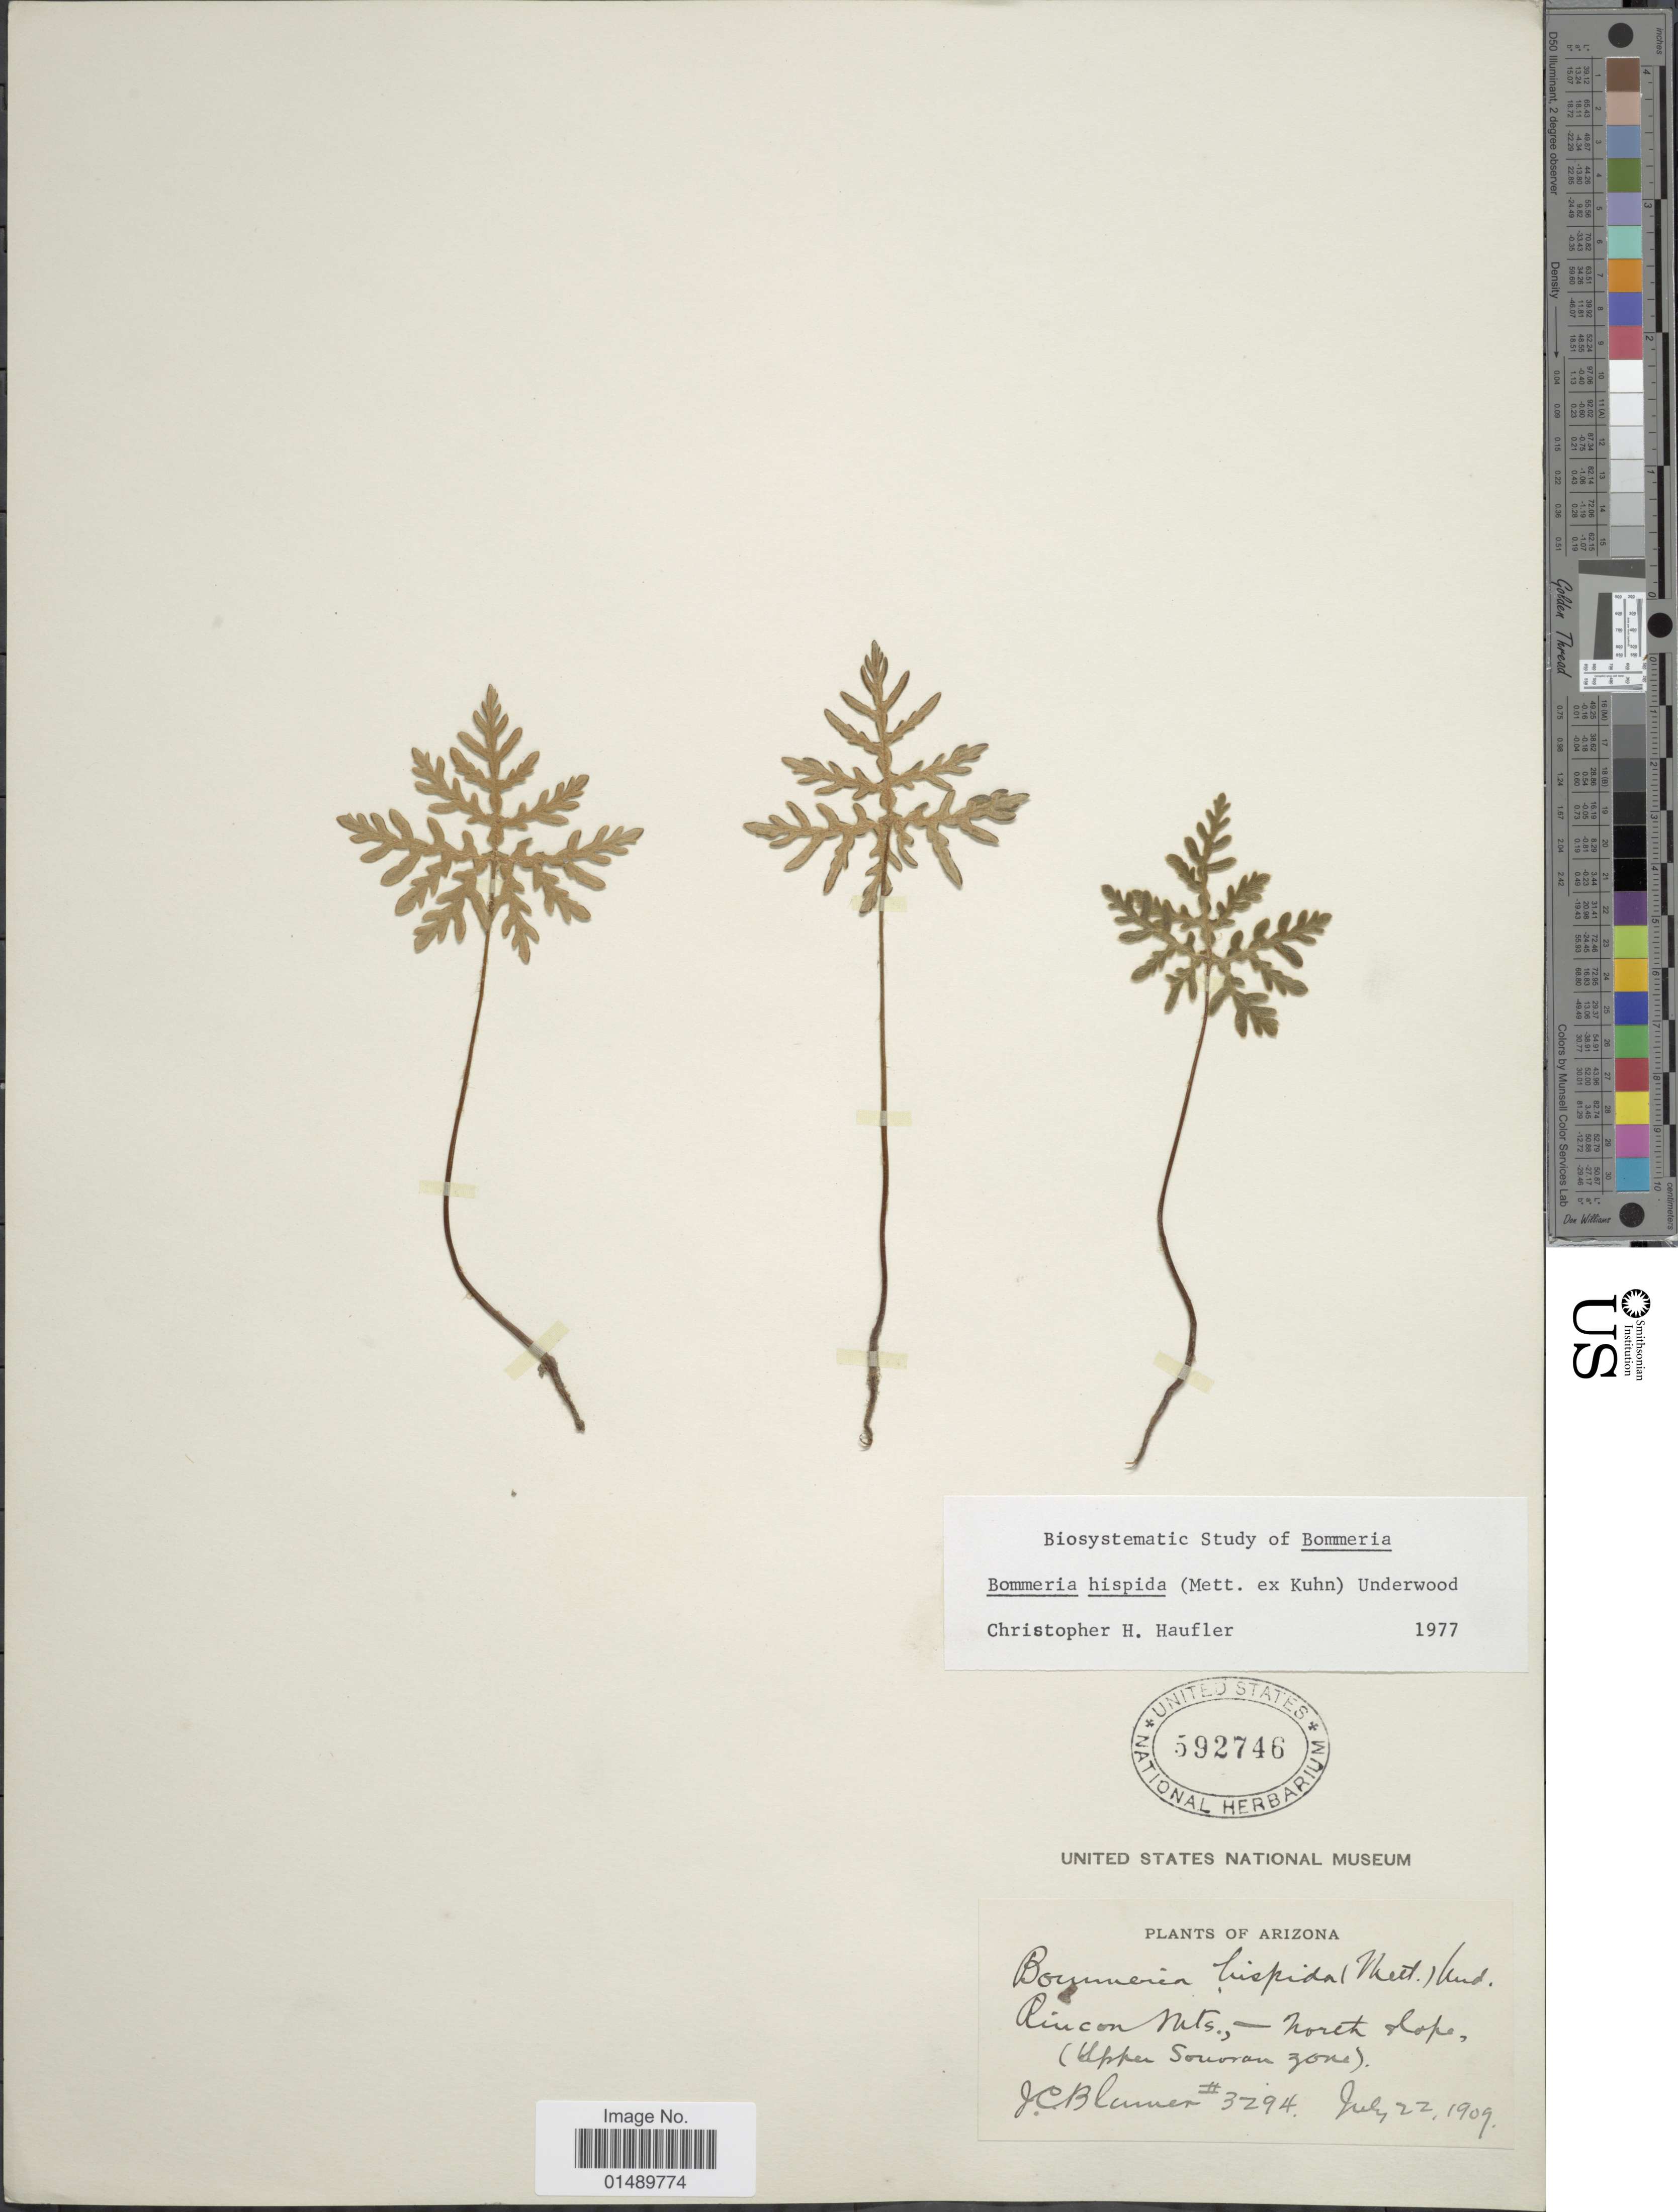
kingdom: Plantae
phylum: Tracheophyta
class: Polypodiopsida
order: Polypodiales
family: Pteridaceae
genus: Bommeria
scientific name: Bommeria hispida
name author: (Mett. ex Kuhn) Underw.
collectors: J. C. Blumer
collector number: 3294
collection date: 1909-07-22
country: United States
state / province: Arizona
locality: Arizona, Rincon Mts., - North slope. (Upper Sonoran Zone).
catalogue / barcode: US 592746